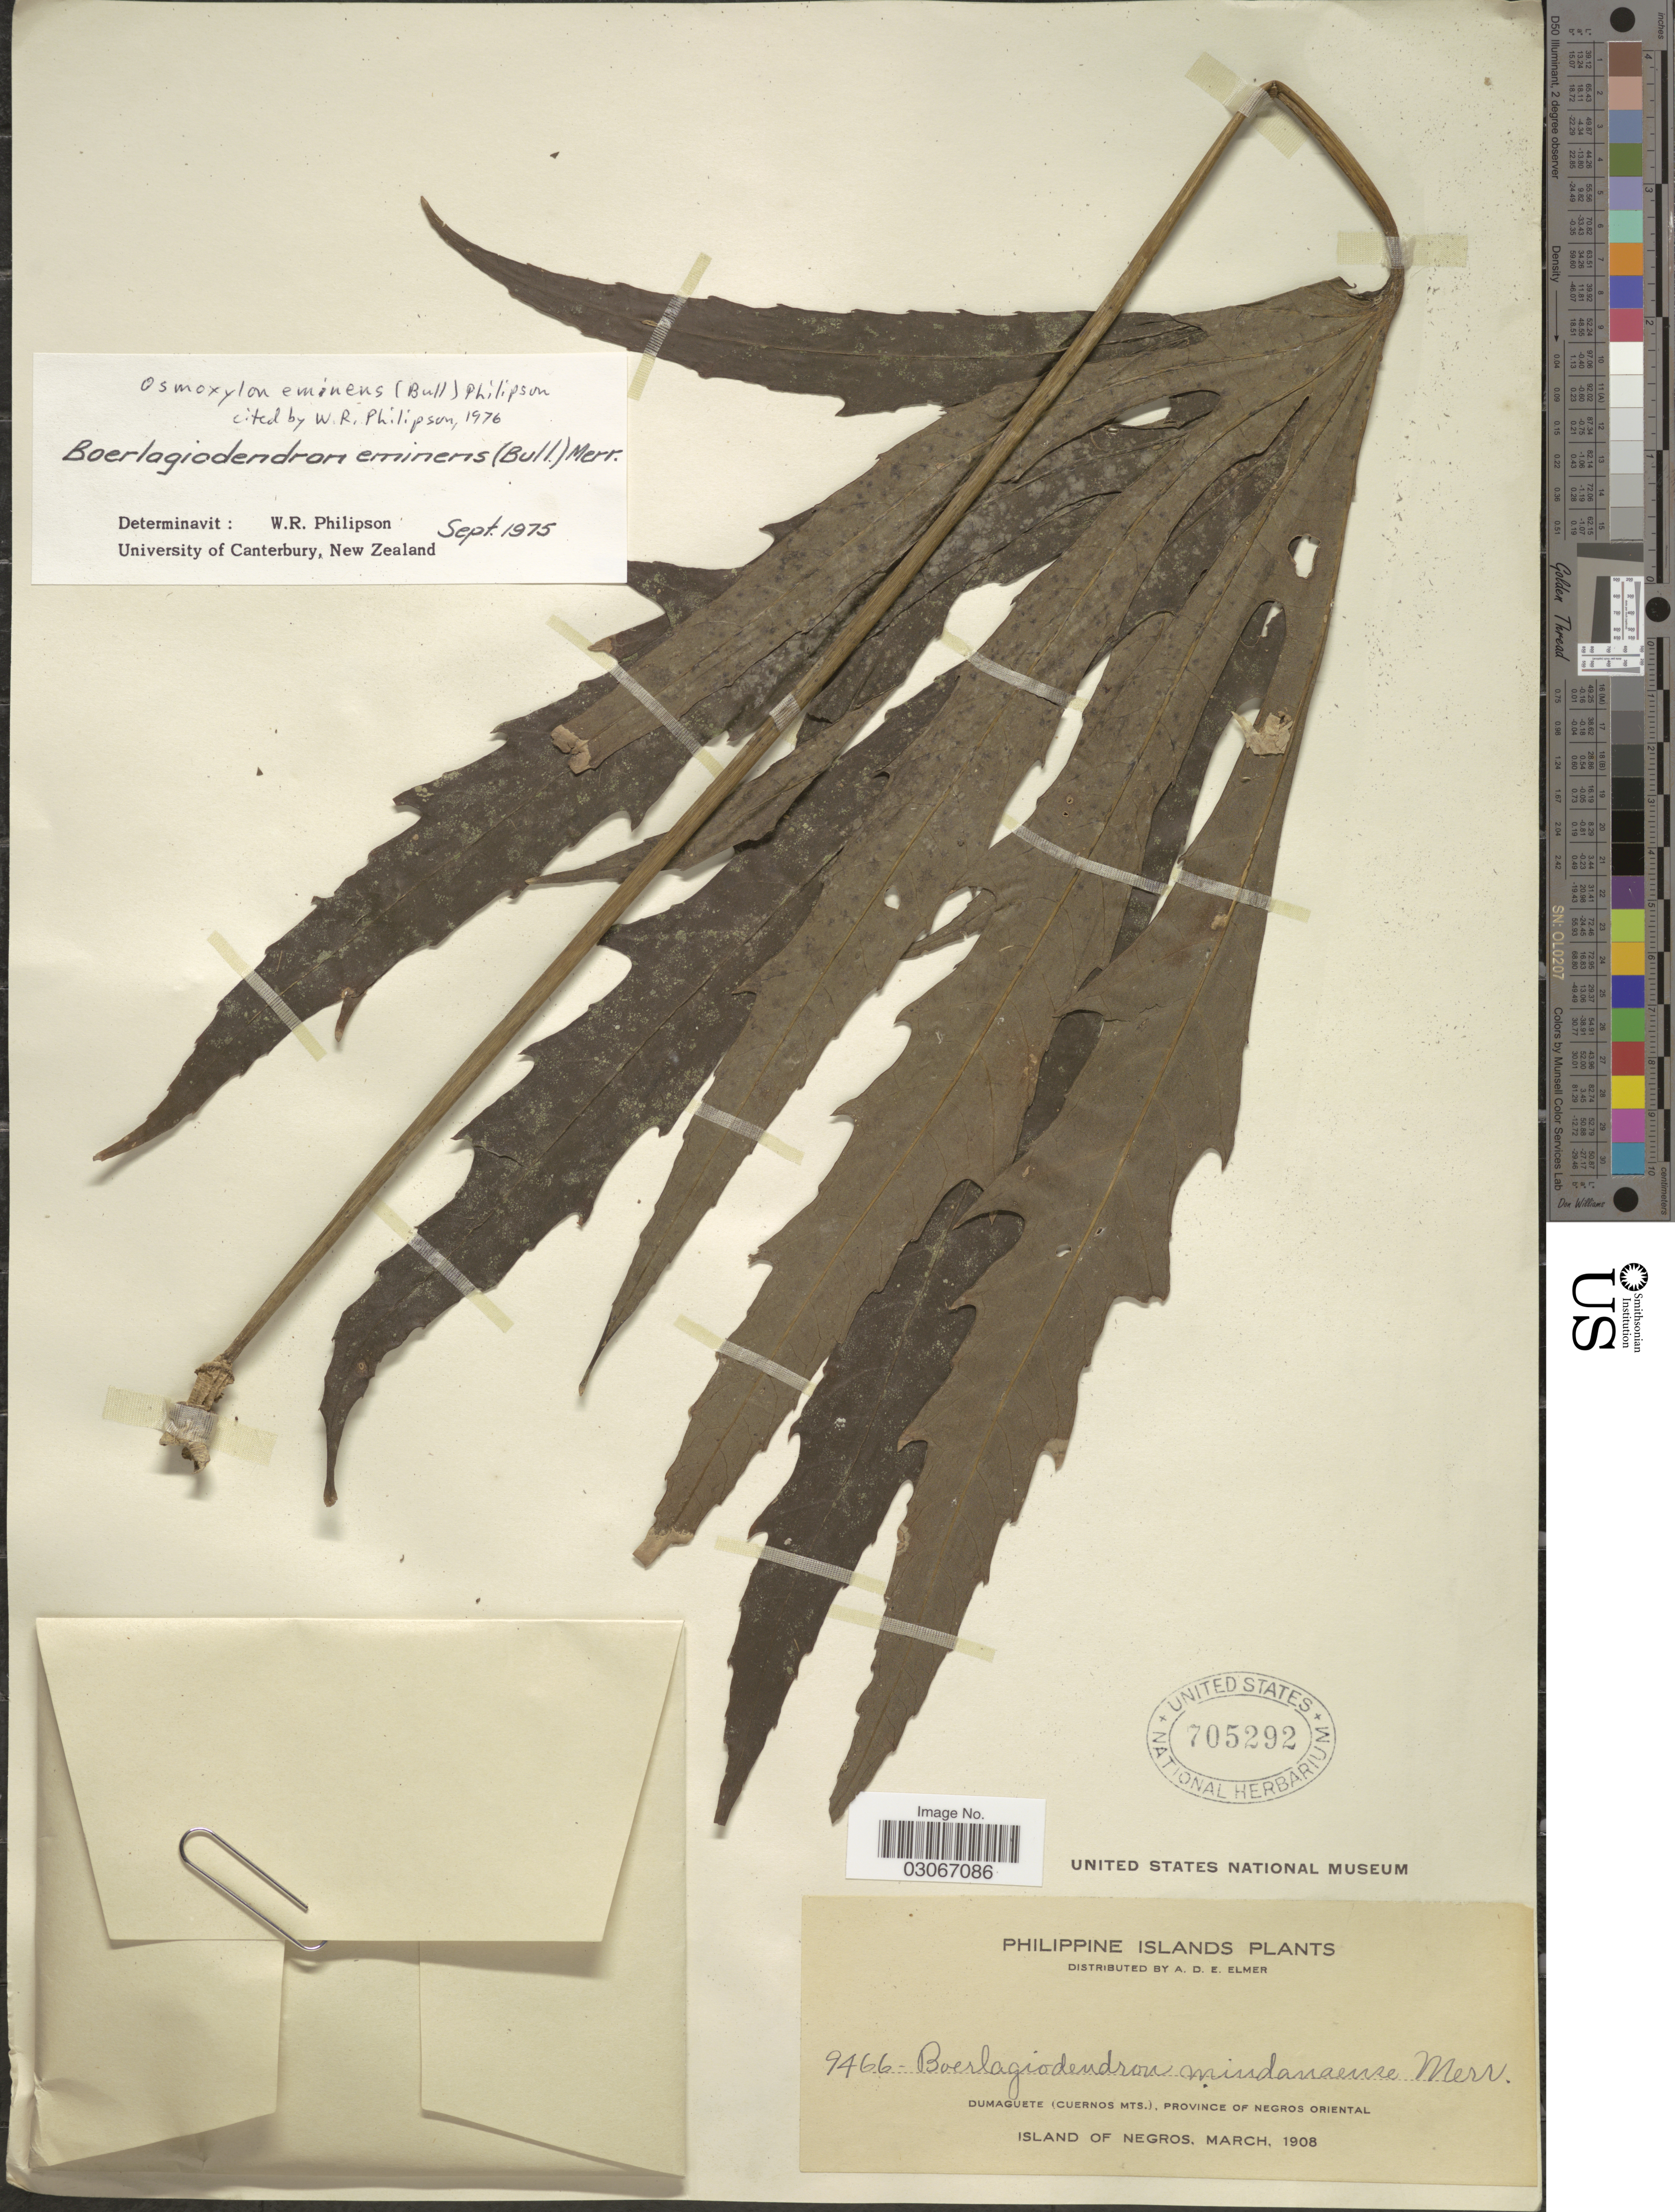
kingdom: Plantae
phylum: Tracheophyta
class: Magnoliopsida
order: Apiales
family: Araliaceae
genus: Osmoxylon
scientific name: Osmoxylon eminens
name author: (Bull) Philipson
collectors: A. D. E. Elmer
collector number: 9466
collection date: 1908-03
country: Philippines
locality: Philippine Islands. Dumaguete (Cuernos Mts.), Province of Negros Oriental. Island of Negros.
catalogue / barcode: US 705292